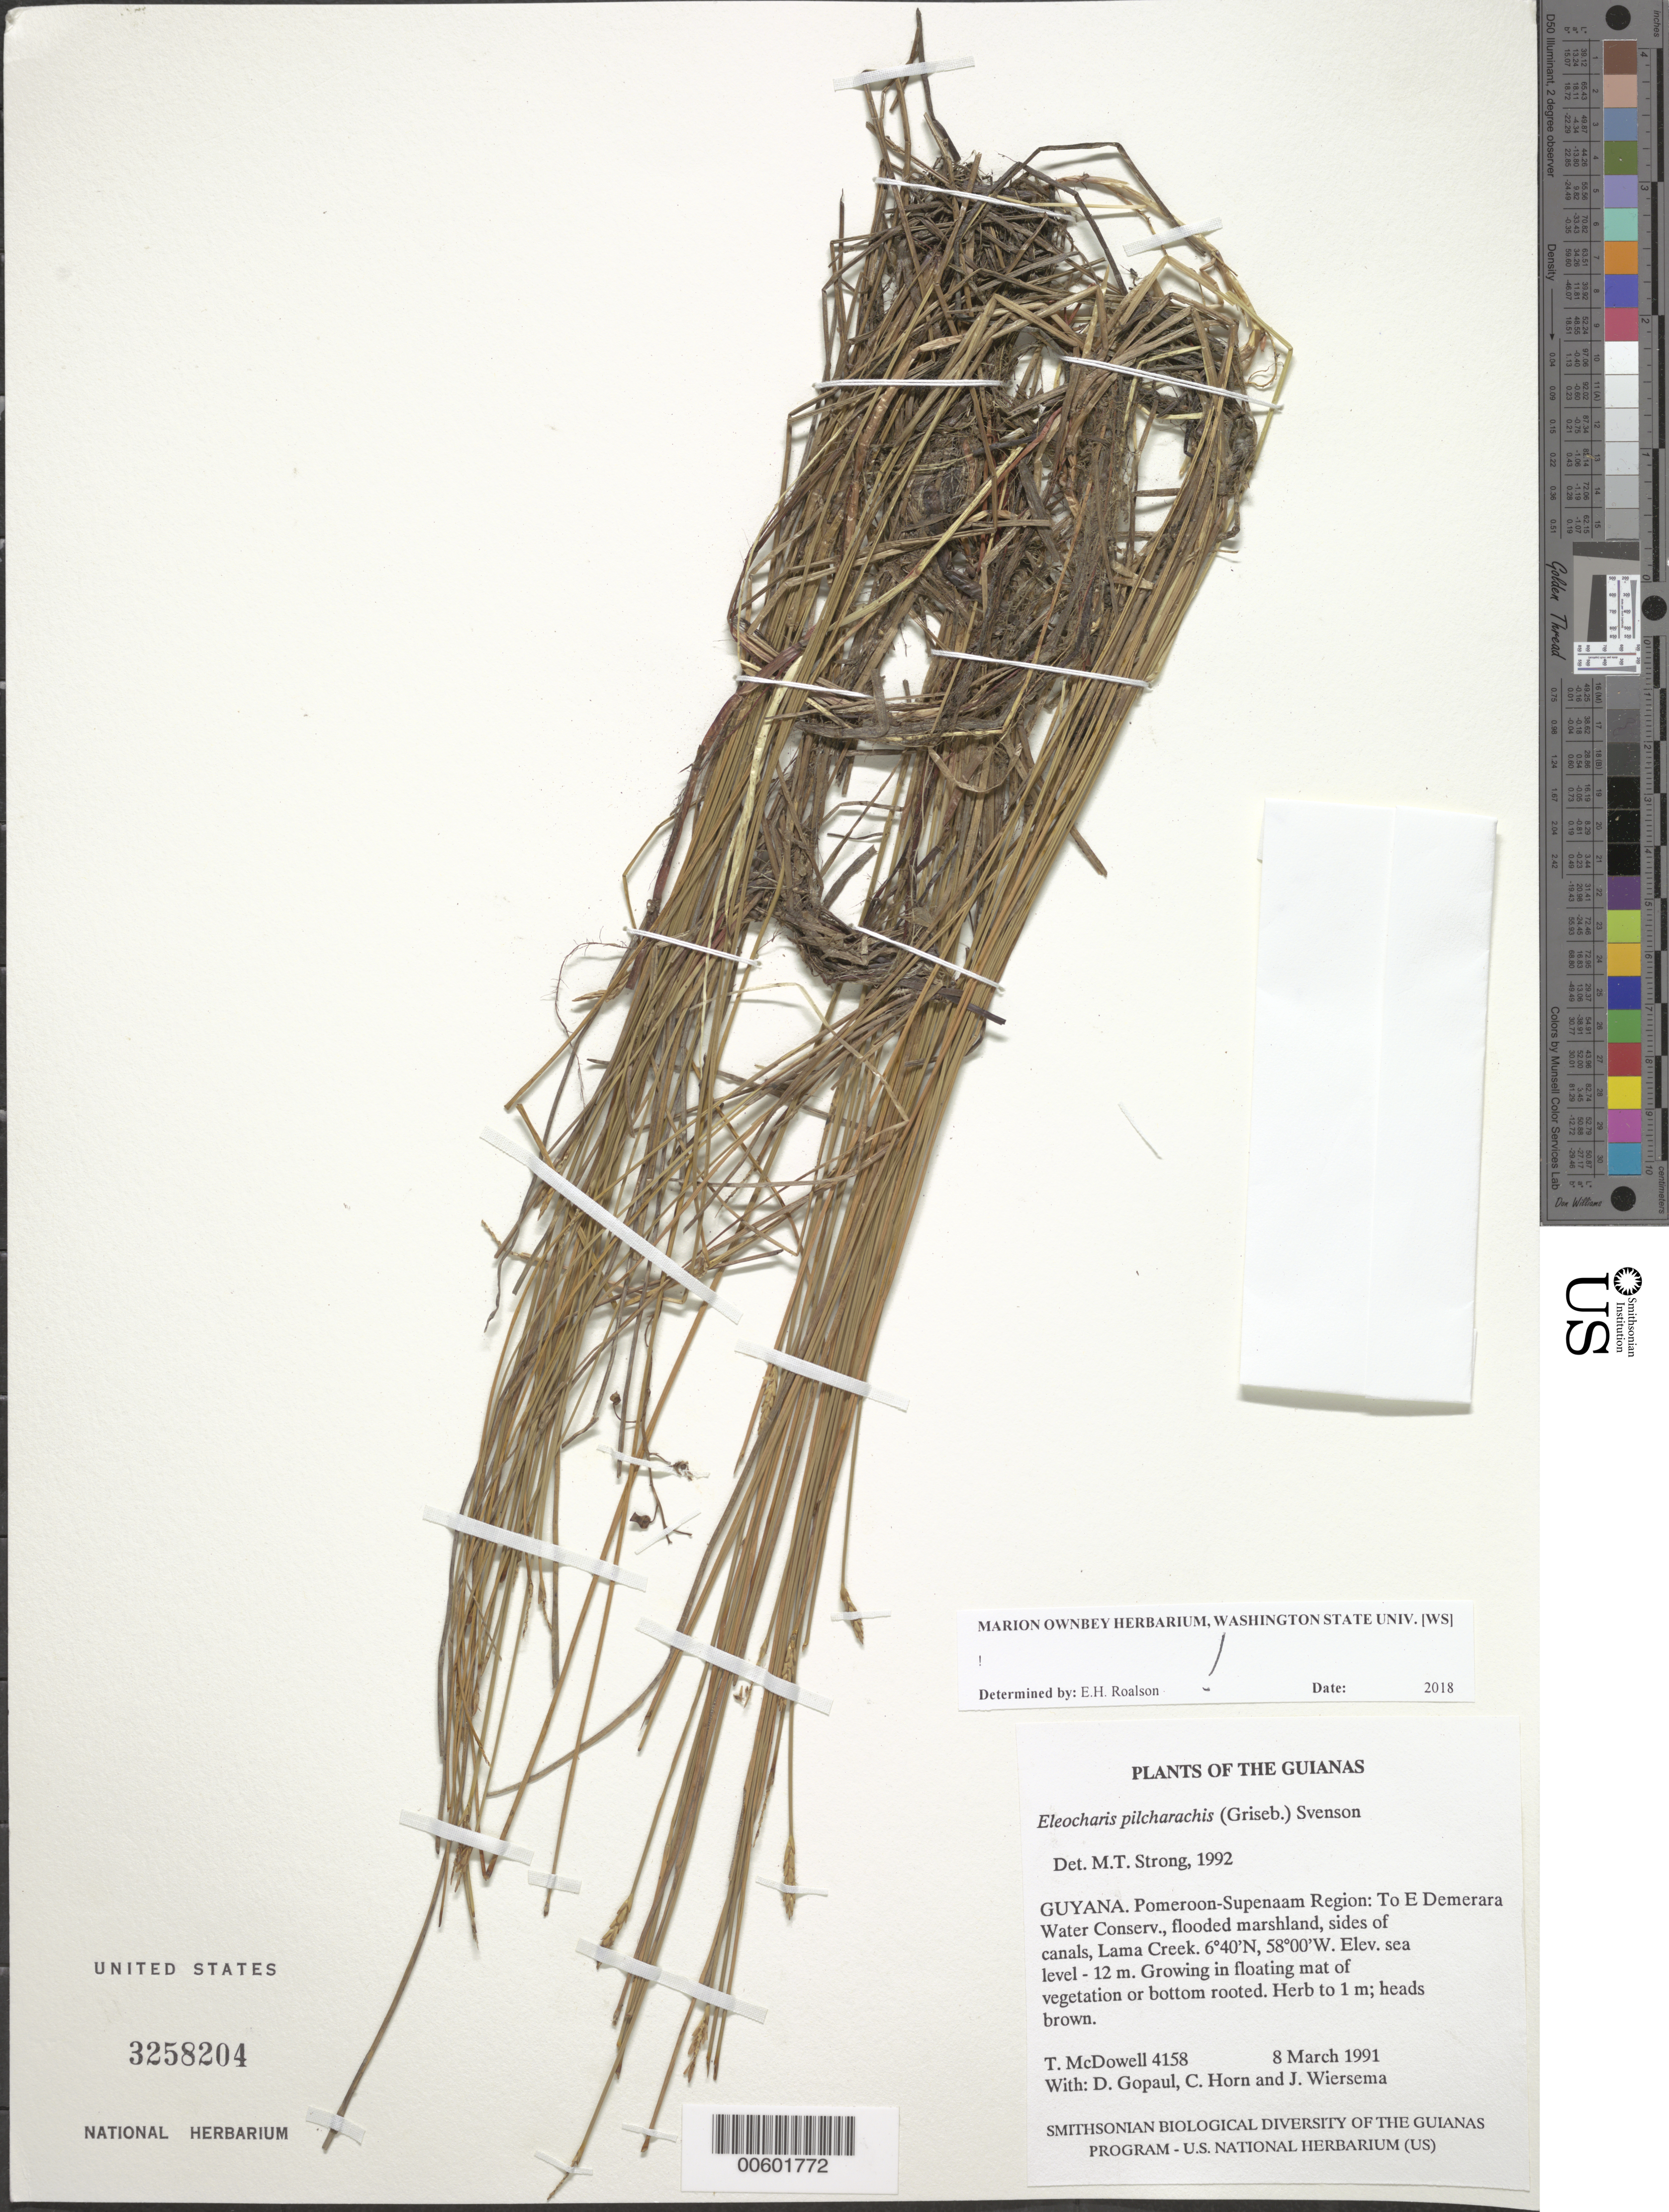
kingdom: Plantae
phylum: Tracheophyta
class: Liliopsida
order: Poales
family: Cyperaceae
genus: Eleocharis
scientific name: Eleocharis plicarhachis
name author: (Griseb.) Svenson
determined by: Strong, M. T., (US), Smithsonian Institution - National Museum of Natural History (UNITED STATES)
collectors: T. McDowell, D. Gopaul, C. N. Horn & J. H. Wiersema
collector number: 4158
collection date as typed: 8 March 1991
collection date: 1991-03-08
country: Guyana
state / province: Demerara-Mahaica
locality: To E Demerara Water Conservancy, Lama Creek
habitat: Flooded marshland, sides of canals; growing in floating mat of vegetation or bottom rooted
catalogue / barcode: US 3258204